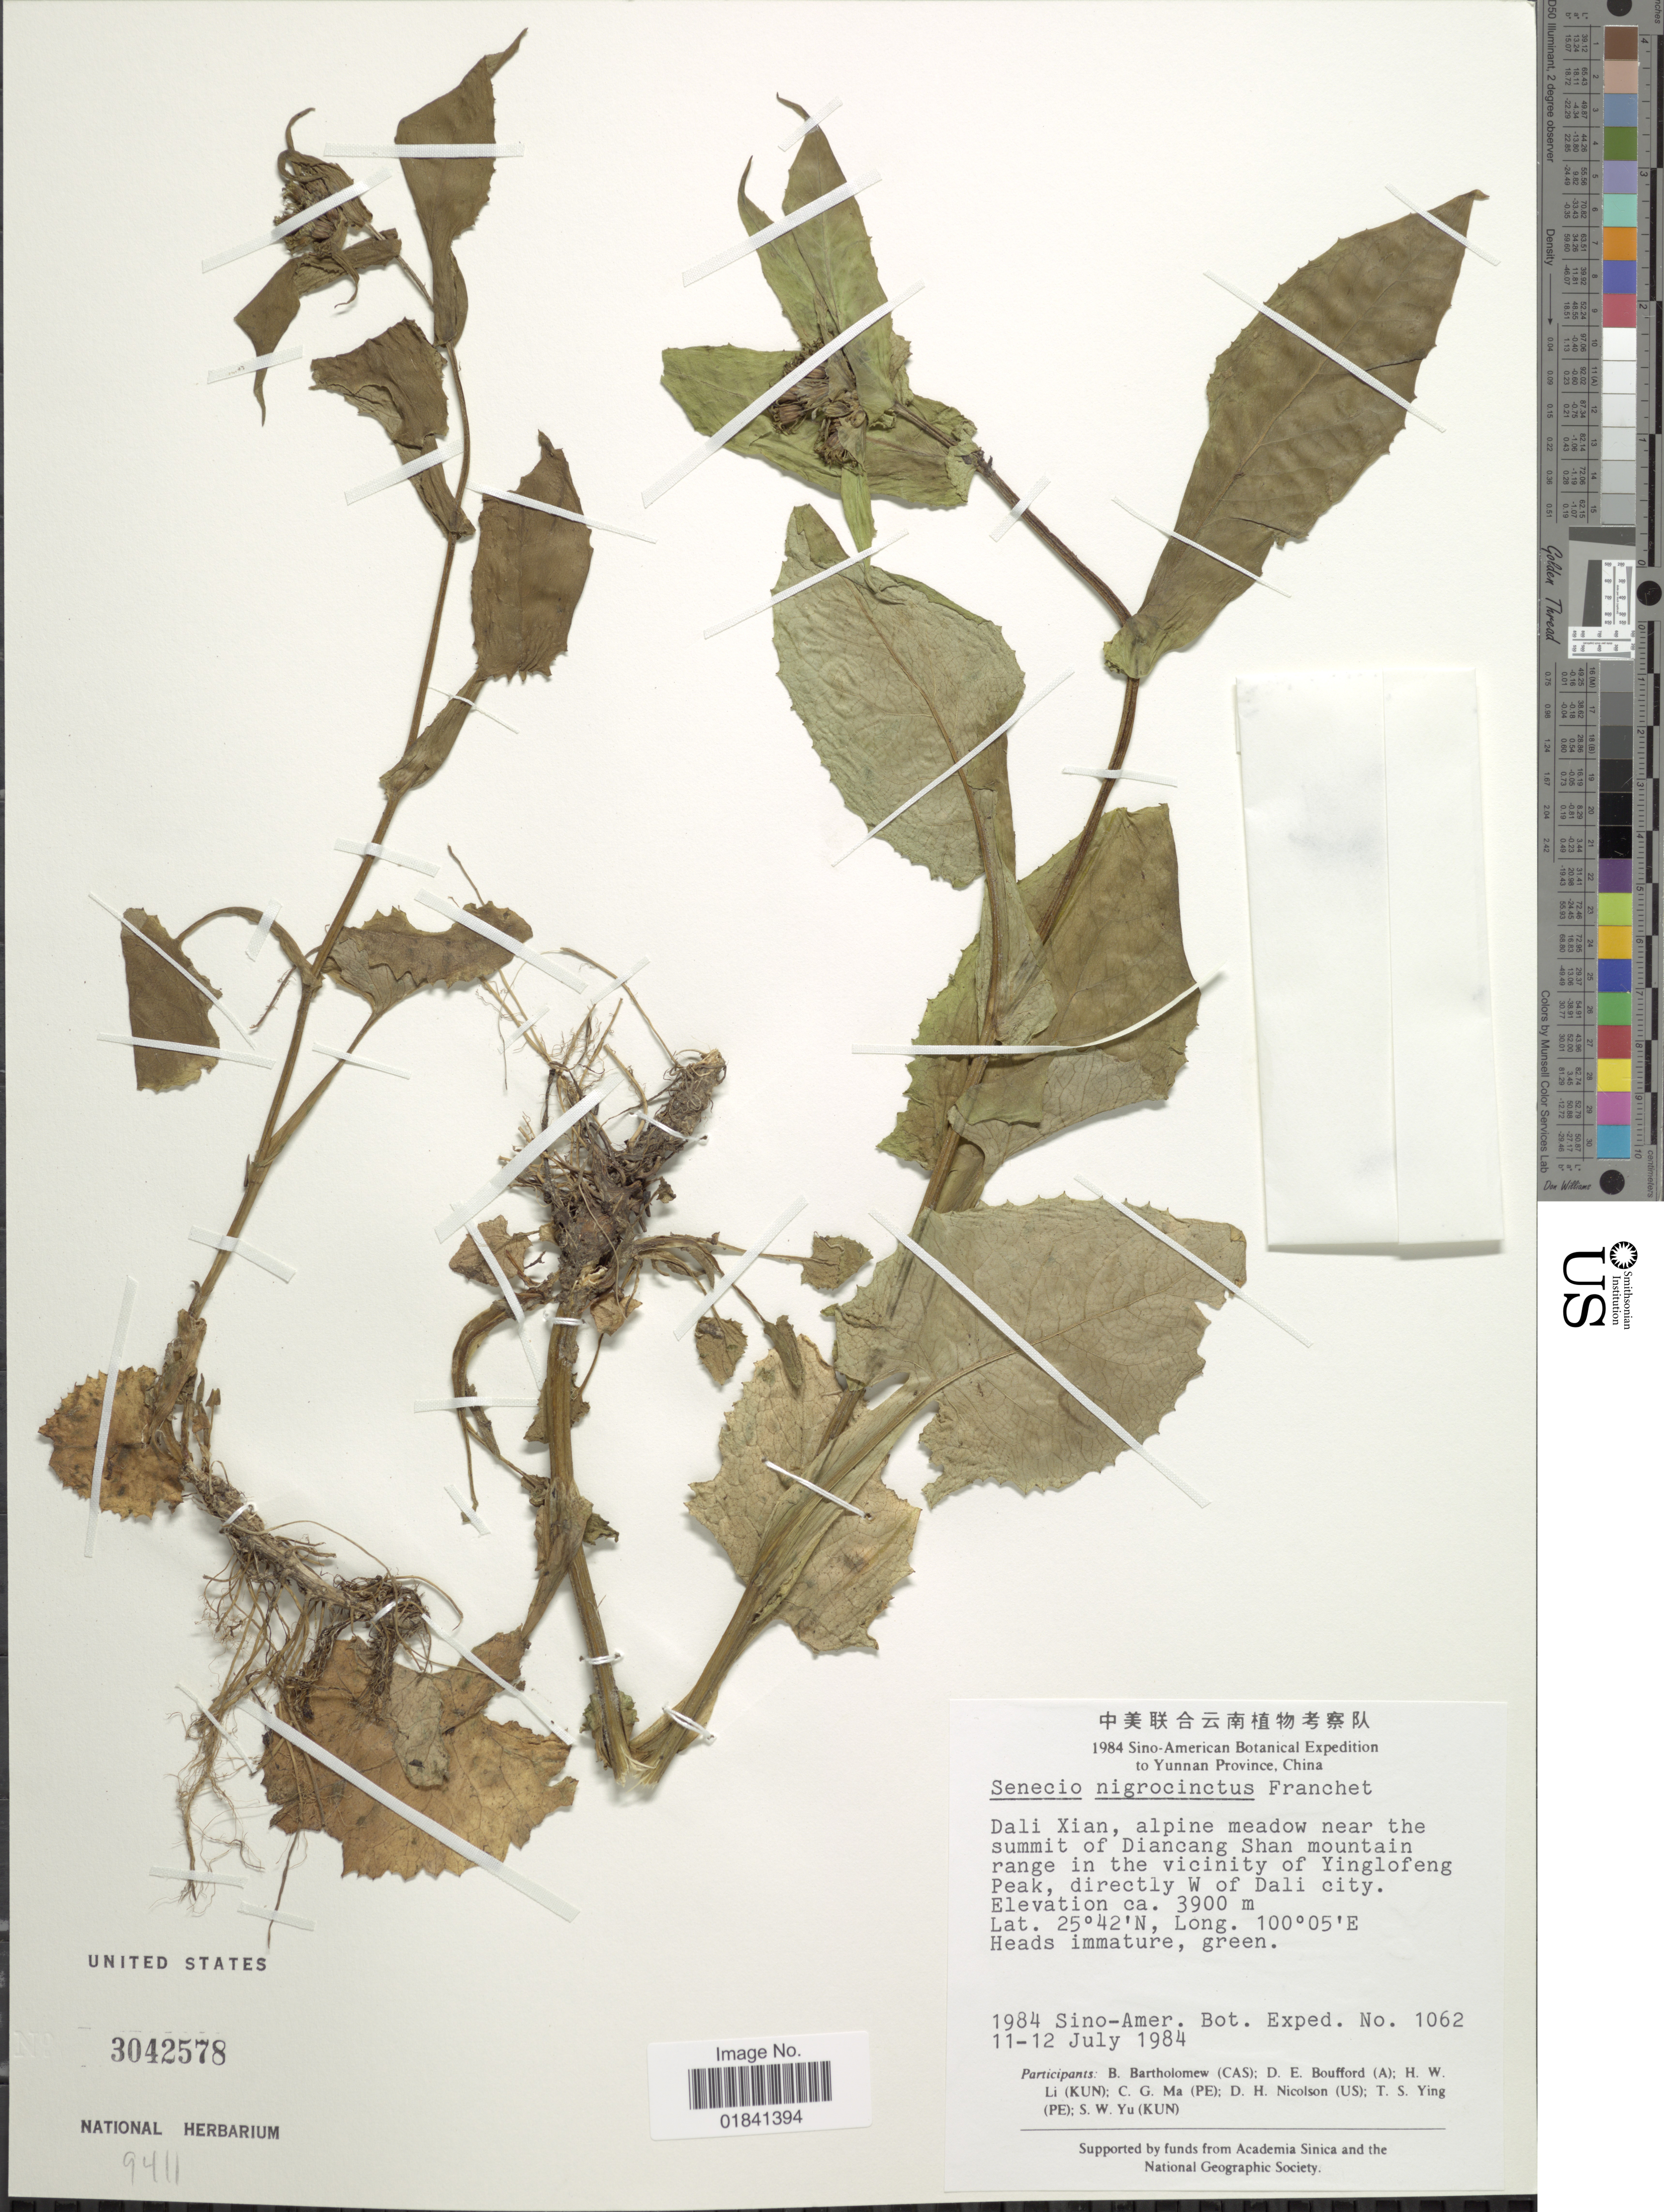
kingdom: Plantae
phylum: Tracheophyta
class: Magnoliopsida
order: Asterales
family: Asteraceae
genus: Senecio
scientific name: Senecio nigrocinctus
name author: Franch.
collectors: B. Bartholomew, D. E. Boufford, H. W. Li, C. Ma & et al.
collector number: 1062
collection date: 1984-07-11/1984-07-12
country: China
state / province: Yunnan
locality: Dali Xian, alpine meadow near the summit of Diancang Shan Mountain range in the vicinity of Yinglofeng Peak, directly W of Dali city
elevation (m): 3900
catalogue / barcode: US 3042578